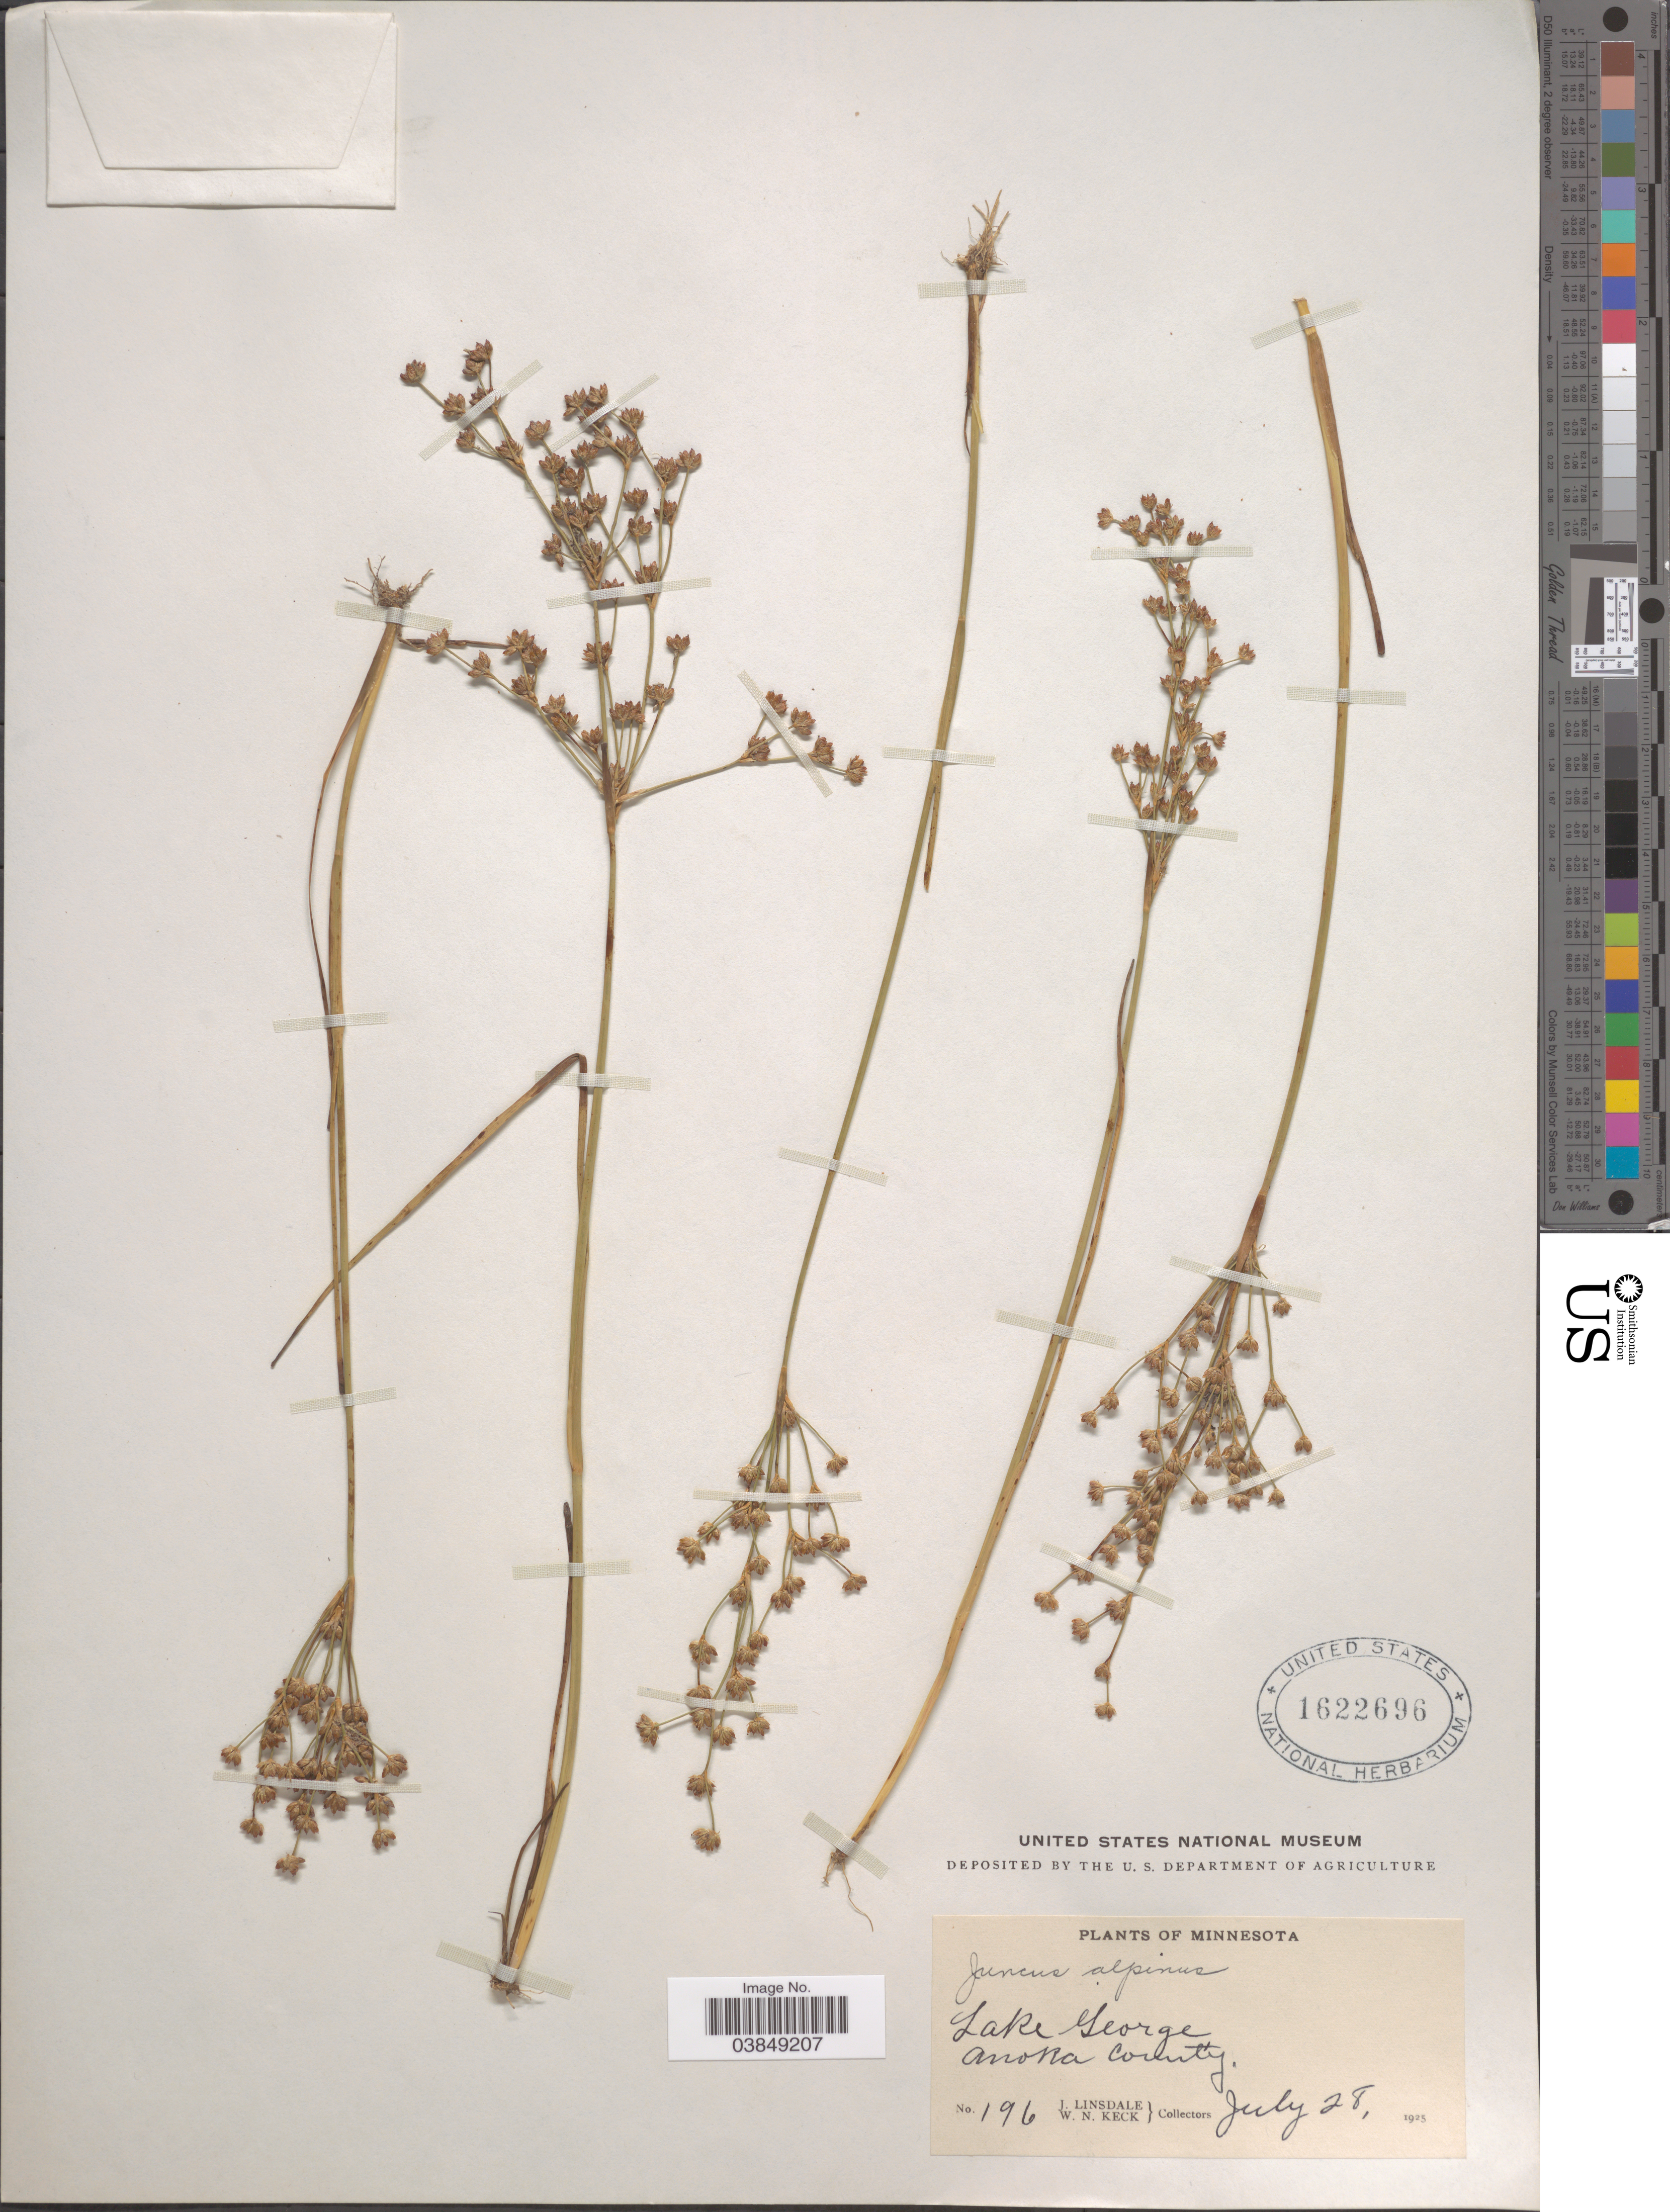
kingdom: Plantae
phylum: Tracheophyta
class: Liliopsida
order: Poales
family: Juncaceae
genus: Juncus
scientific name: Juncus alpinus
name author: Vill.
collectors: J. Linsdale & W. Keck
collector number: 196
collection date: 1925-07-28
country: United States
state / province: Minnesota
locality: Lake George. Anoka County.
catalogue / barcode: US 1622696